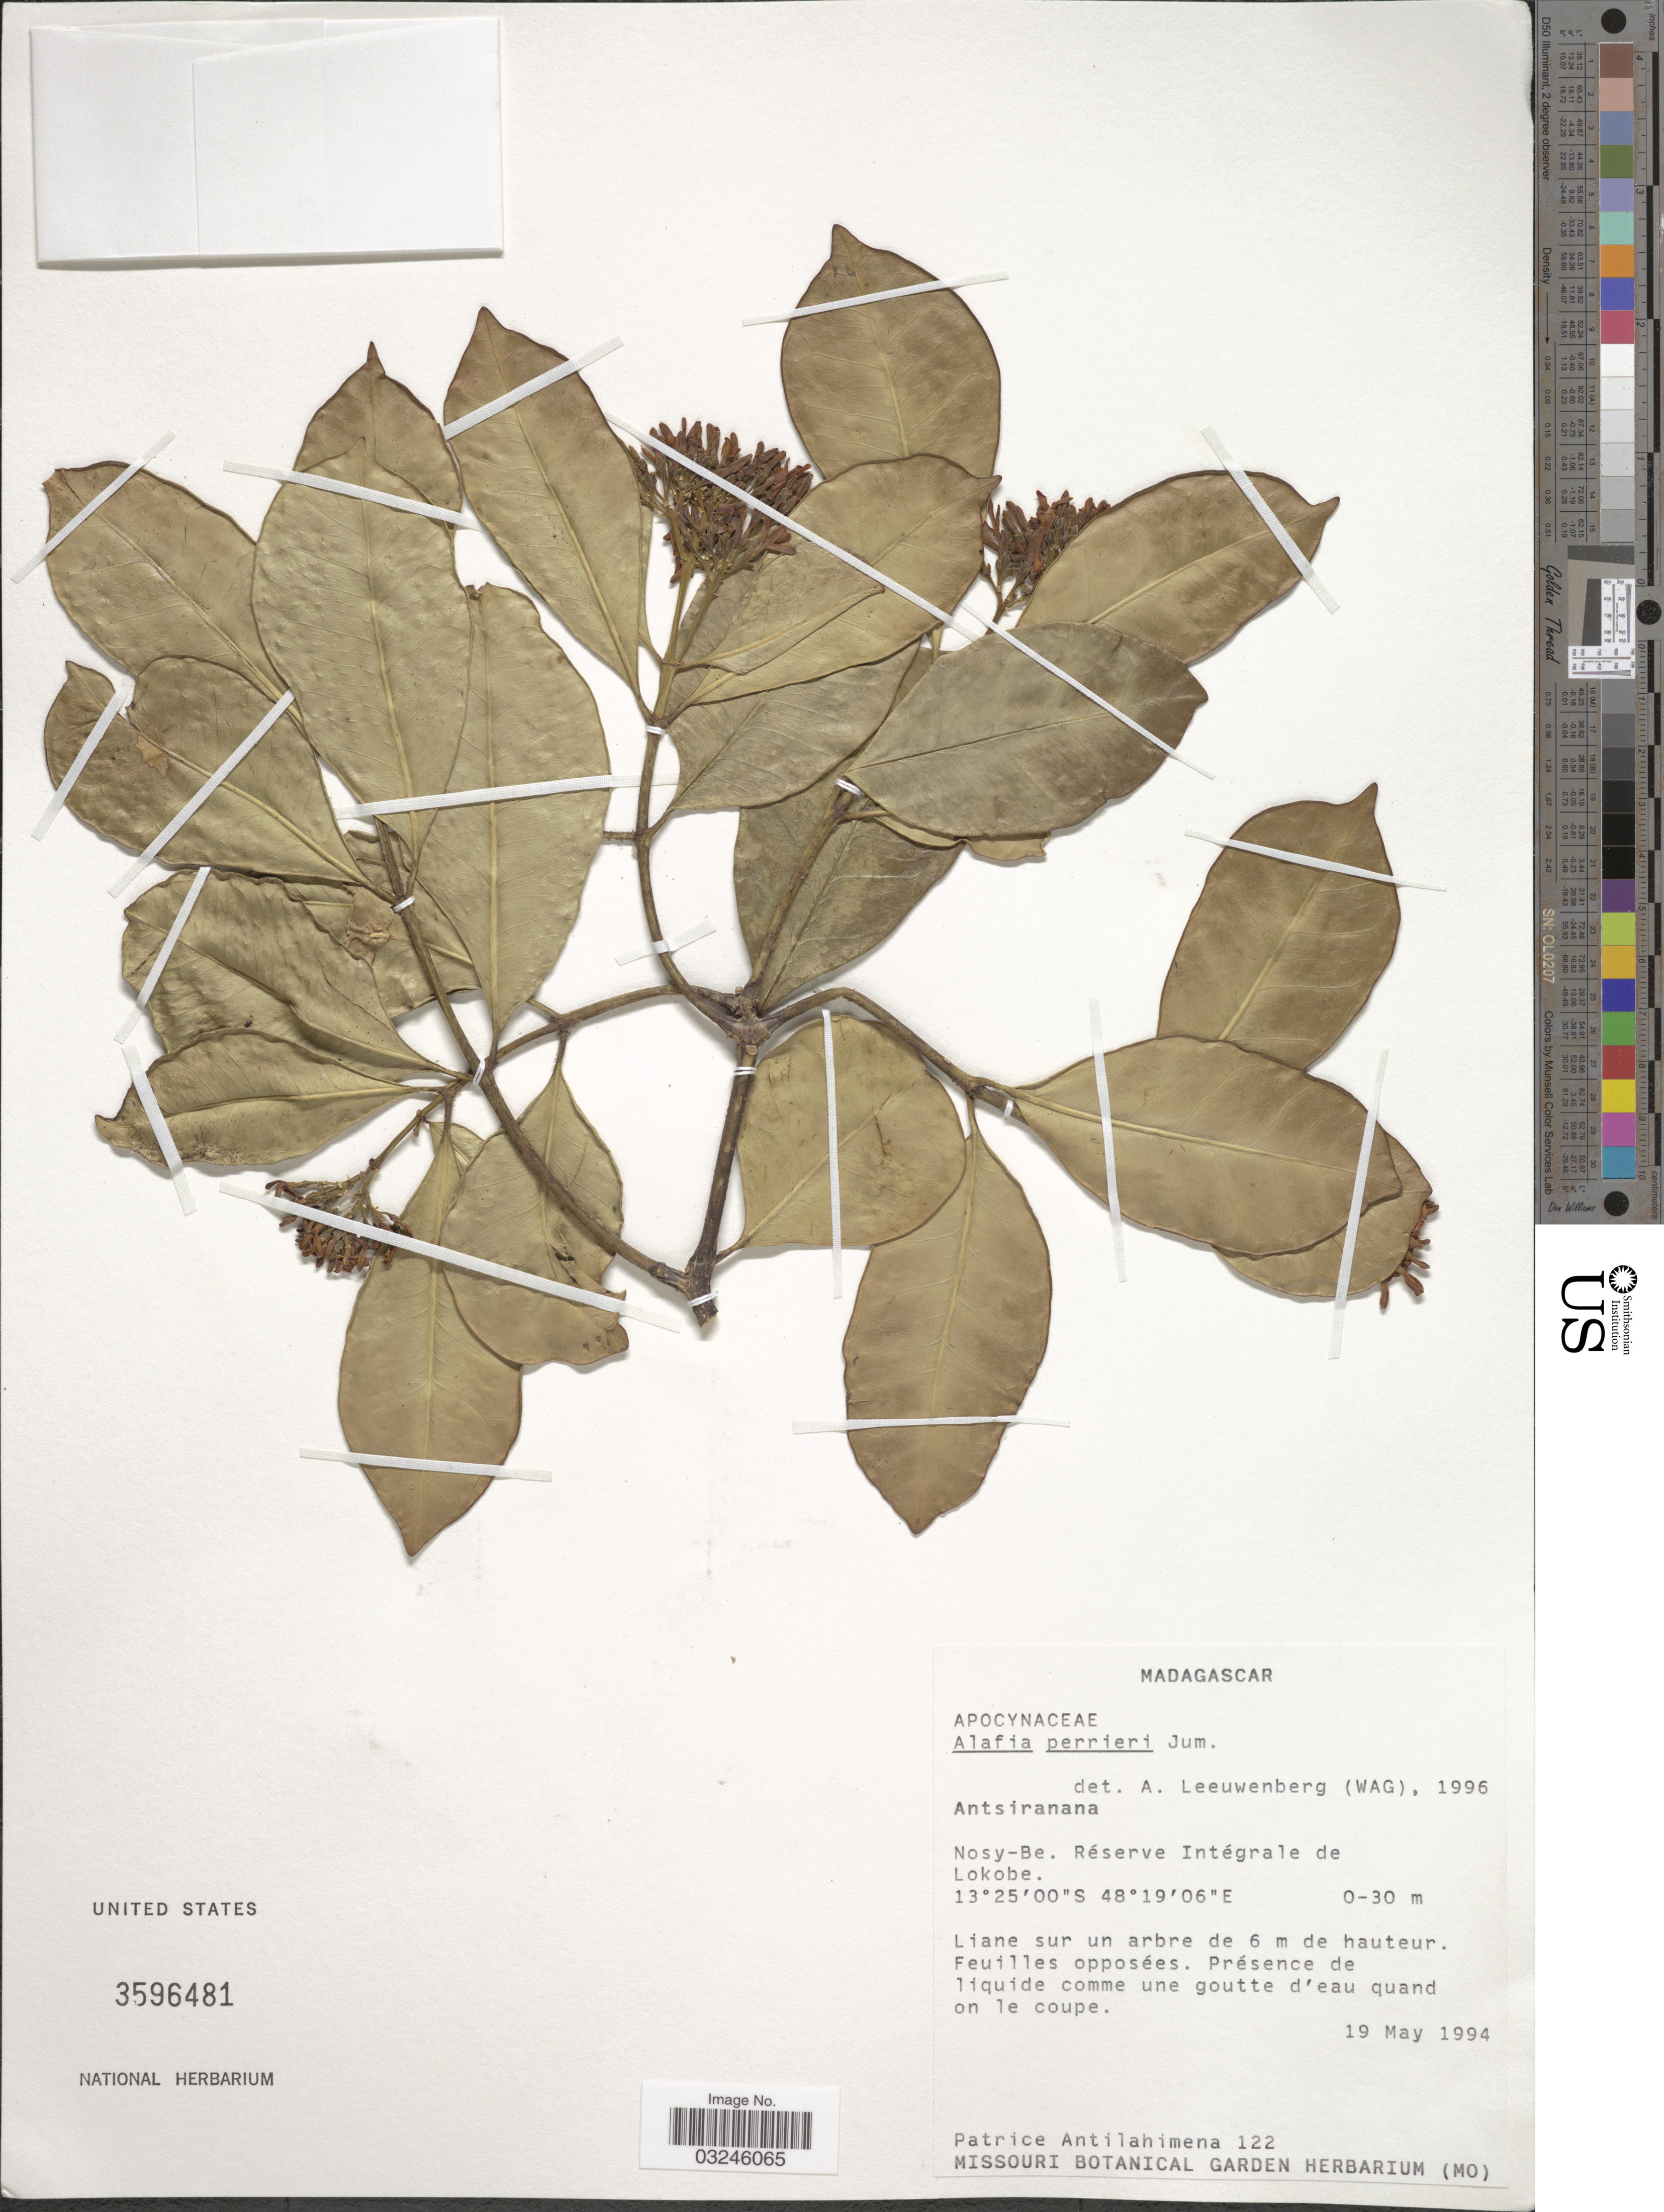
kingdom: Plantae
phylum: Tracheophyta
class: Magnoliopsida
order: Gentianales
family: Apocynaceae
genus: Alafia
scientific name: Alafia perrieri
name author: Jum.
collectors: P. Antilahimena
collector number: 122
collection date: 1994-05-19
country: Madagascar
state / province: Diana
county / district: Nosy Be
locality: Nosy-Be. Réserve Intégrale de Lokobe.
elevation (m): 0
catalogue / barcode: US 3596481